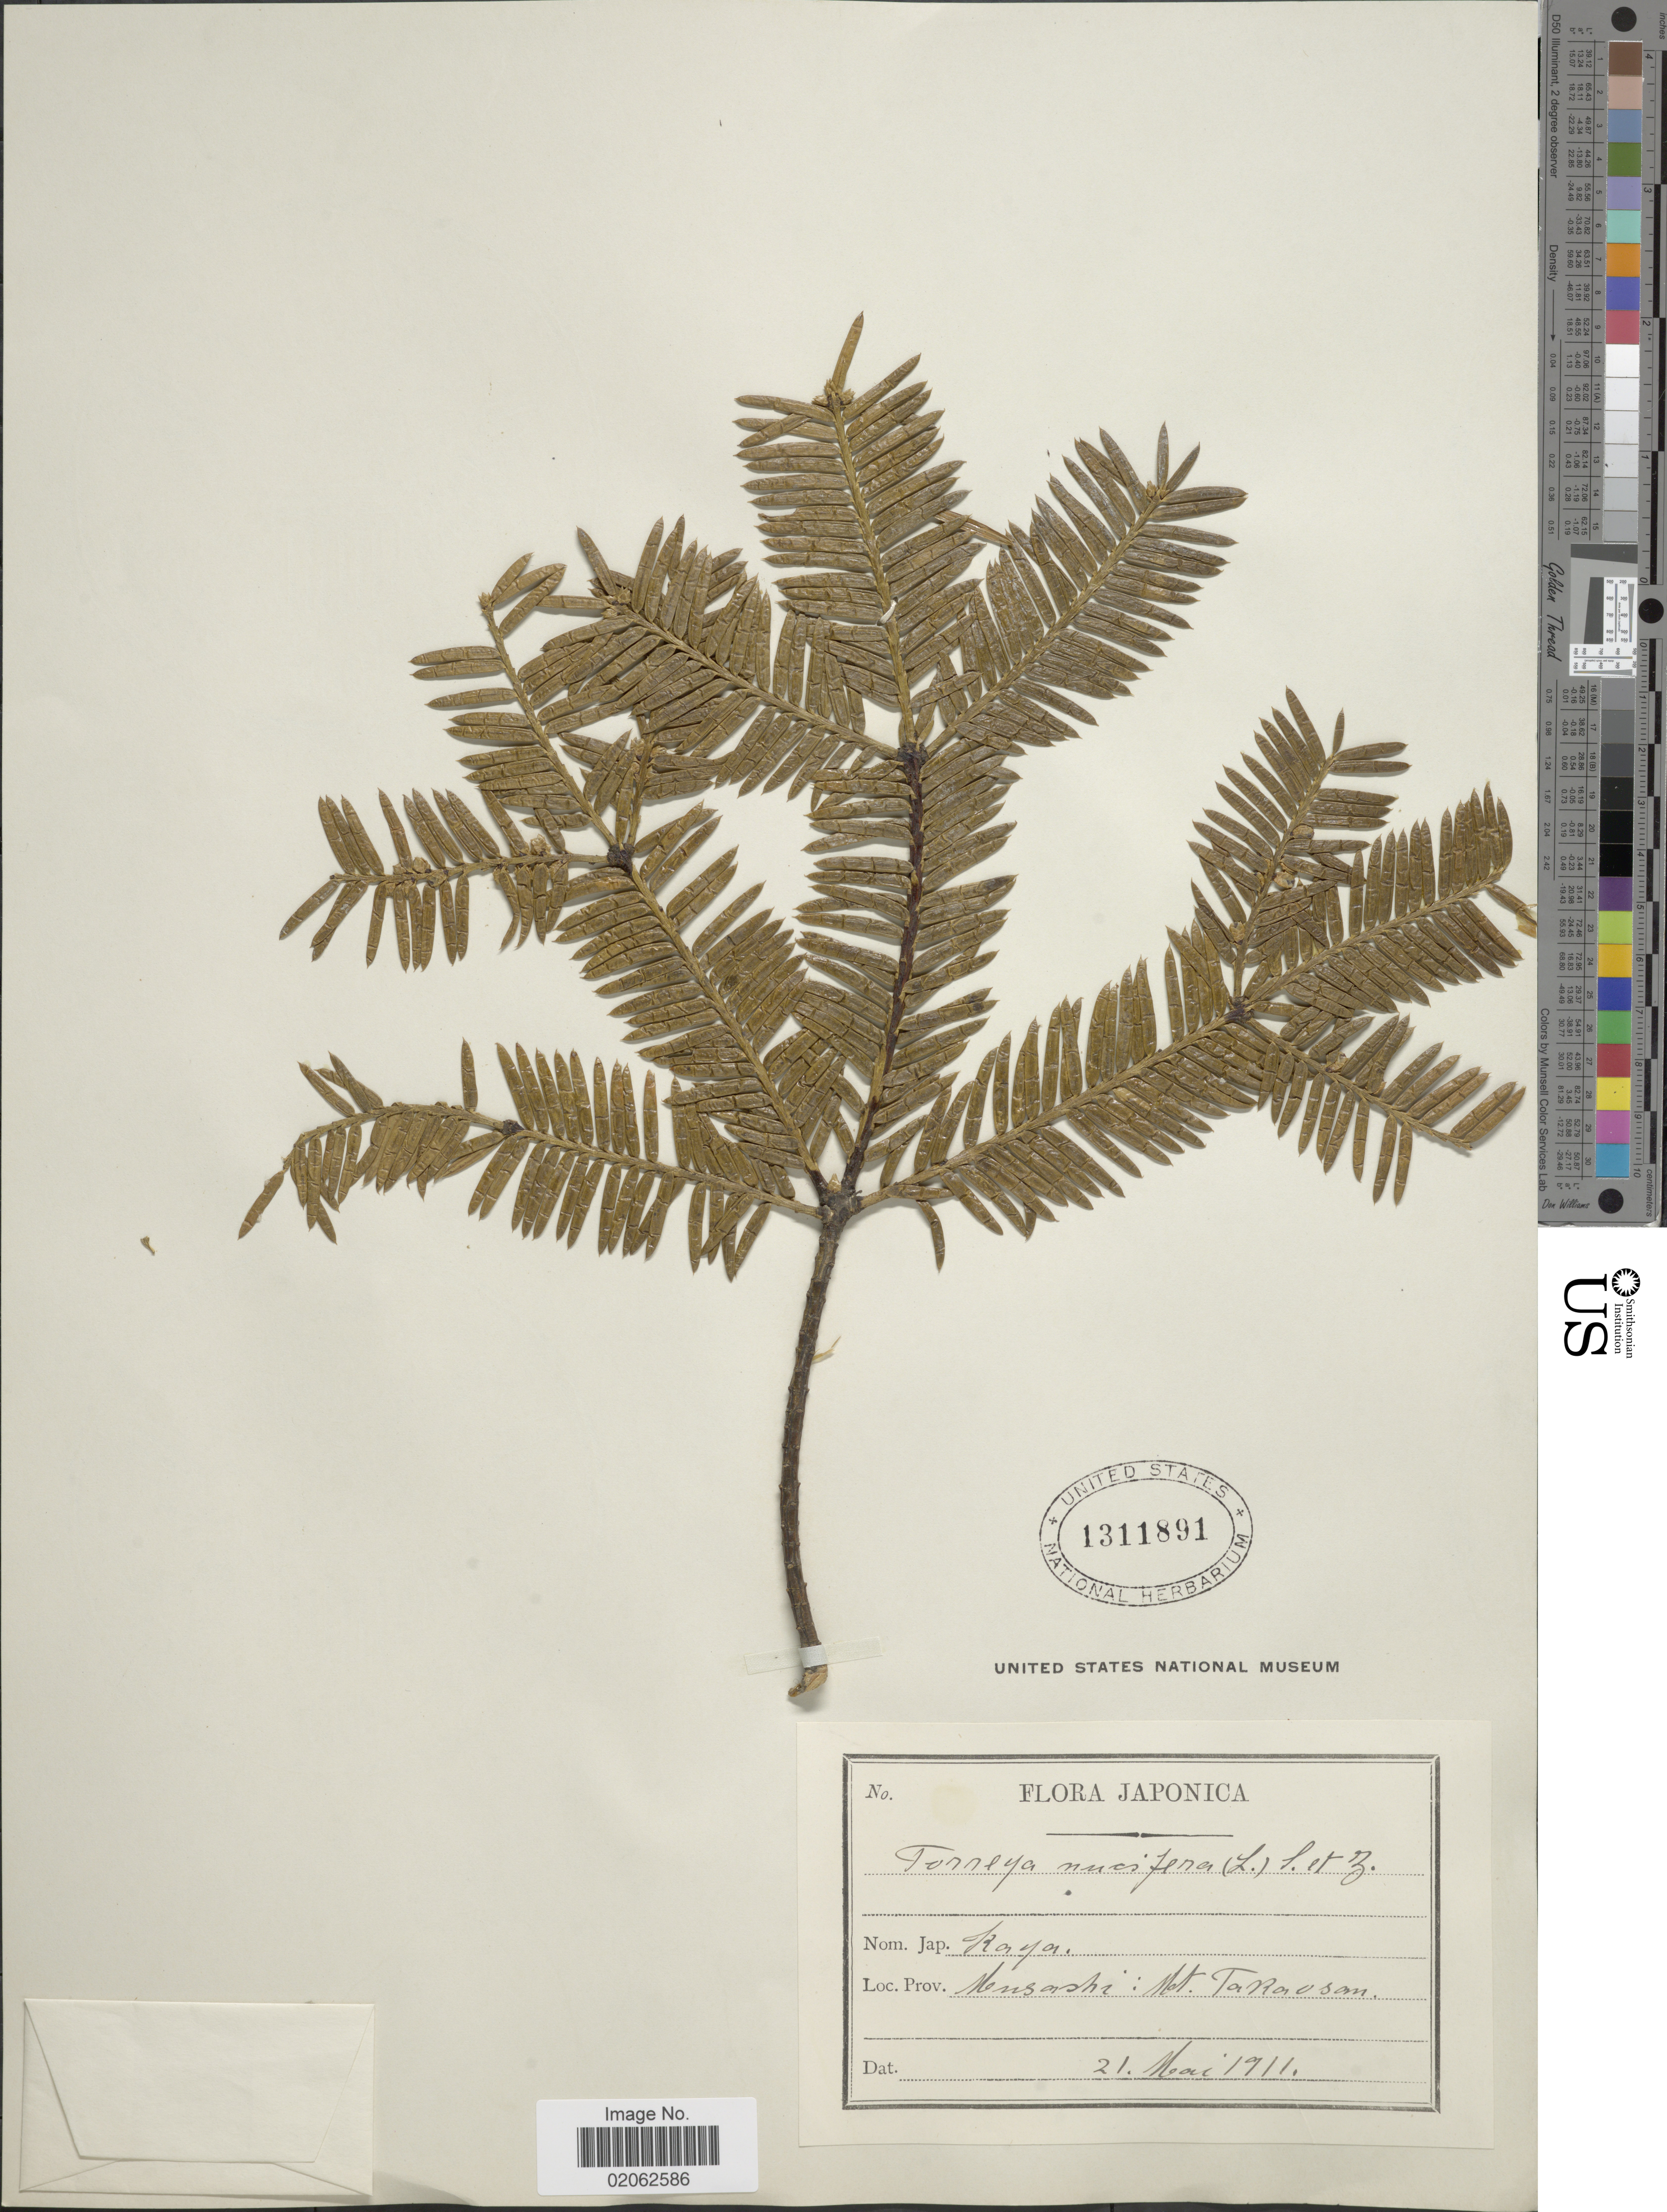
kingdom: Plantae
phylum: Tracheophyta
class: Pinopsida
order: Pinales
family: Taxaceae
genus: Torreya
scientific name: Torreya nucifera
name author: (L.) Siebold & Zucc.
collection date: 1911-05-21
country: Japan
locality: Musashi: Mt. Takaosan.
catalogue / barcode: US 1311891